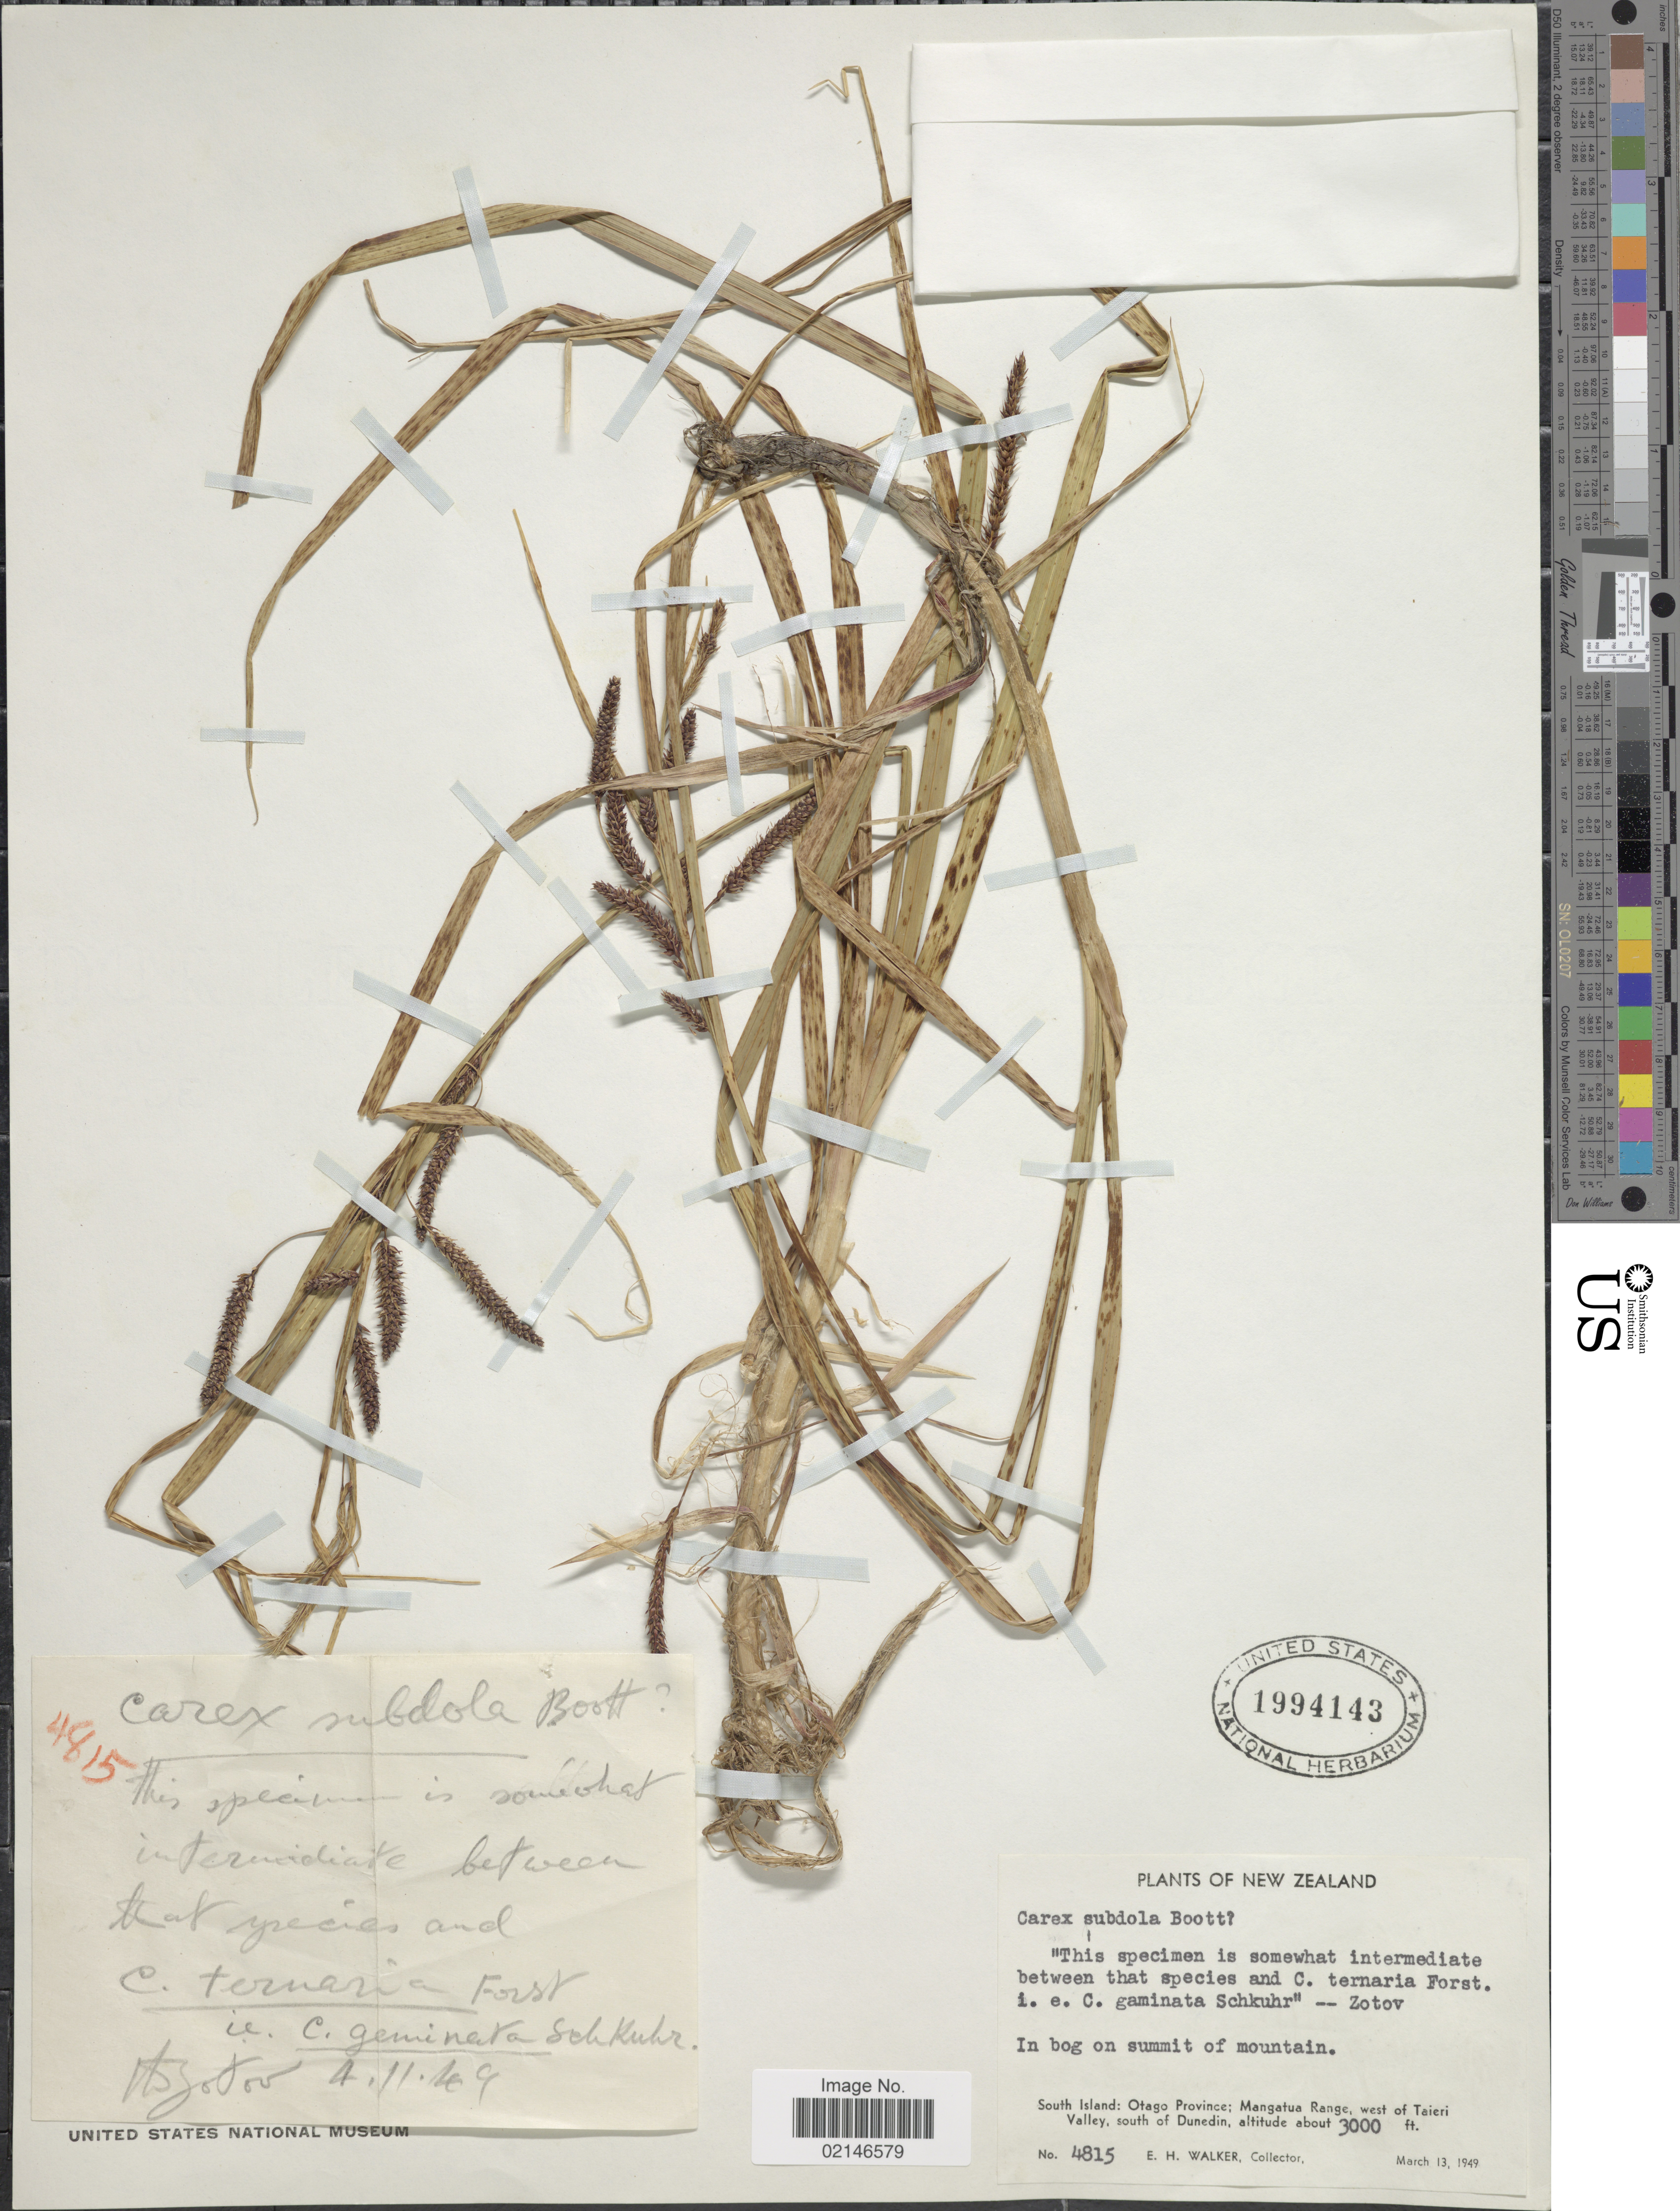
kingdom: Plantae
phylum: Tracheophyta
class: Liliopsida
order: Poales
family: Cyperaceae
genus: Carex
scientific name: Carex subdola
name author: Boott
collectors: E. H. Walker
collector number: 4815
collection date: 1949-03-13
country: New Zealand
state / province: Otago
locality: South Island: Mangatua Range, west of Taieri Valley, south of Dunedin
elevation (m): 914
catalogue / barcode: US 1994143